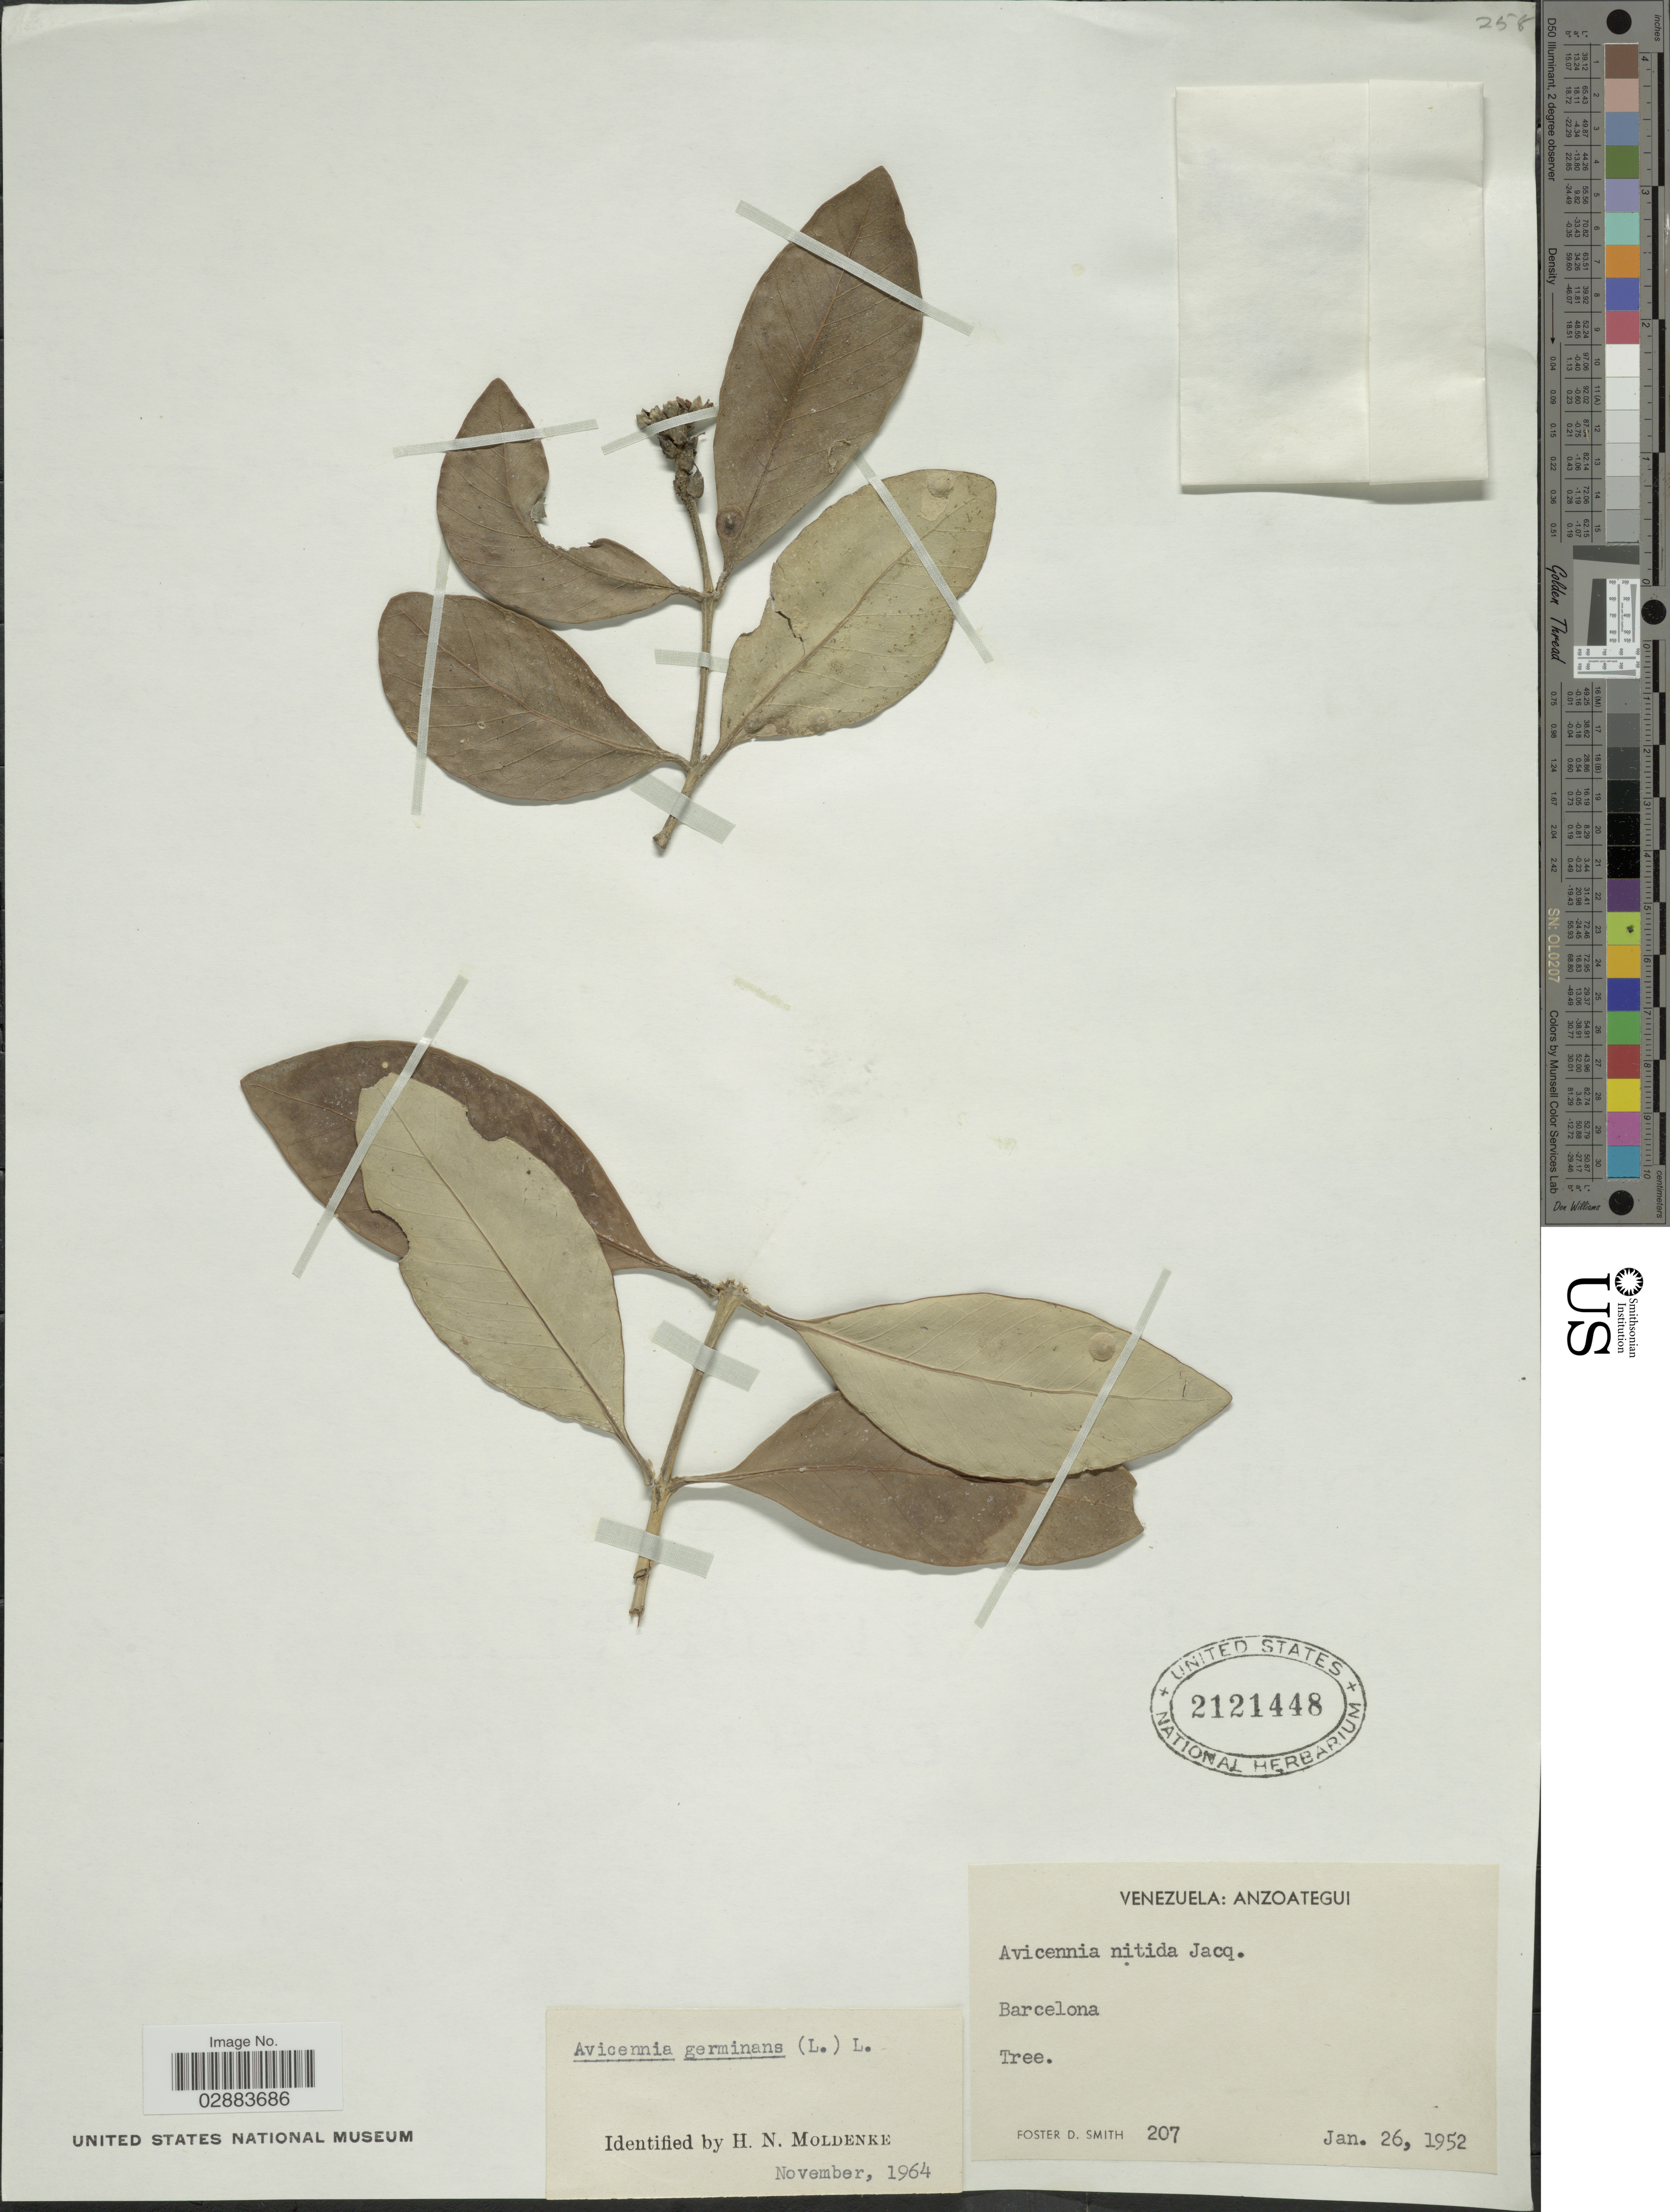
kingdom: Plantae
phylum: Tracheophyta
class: Magnoliopsida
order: Lamiales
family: Acanthaceae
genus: Avicennia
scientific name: Avicennia germinans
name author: (L.) L.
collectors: F. Smith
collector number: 207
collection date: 1952-01-26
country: Venezuela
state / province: Anzoategui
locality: Barcelona.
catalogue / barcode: US 2121448